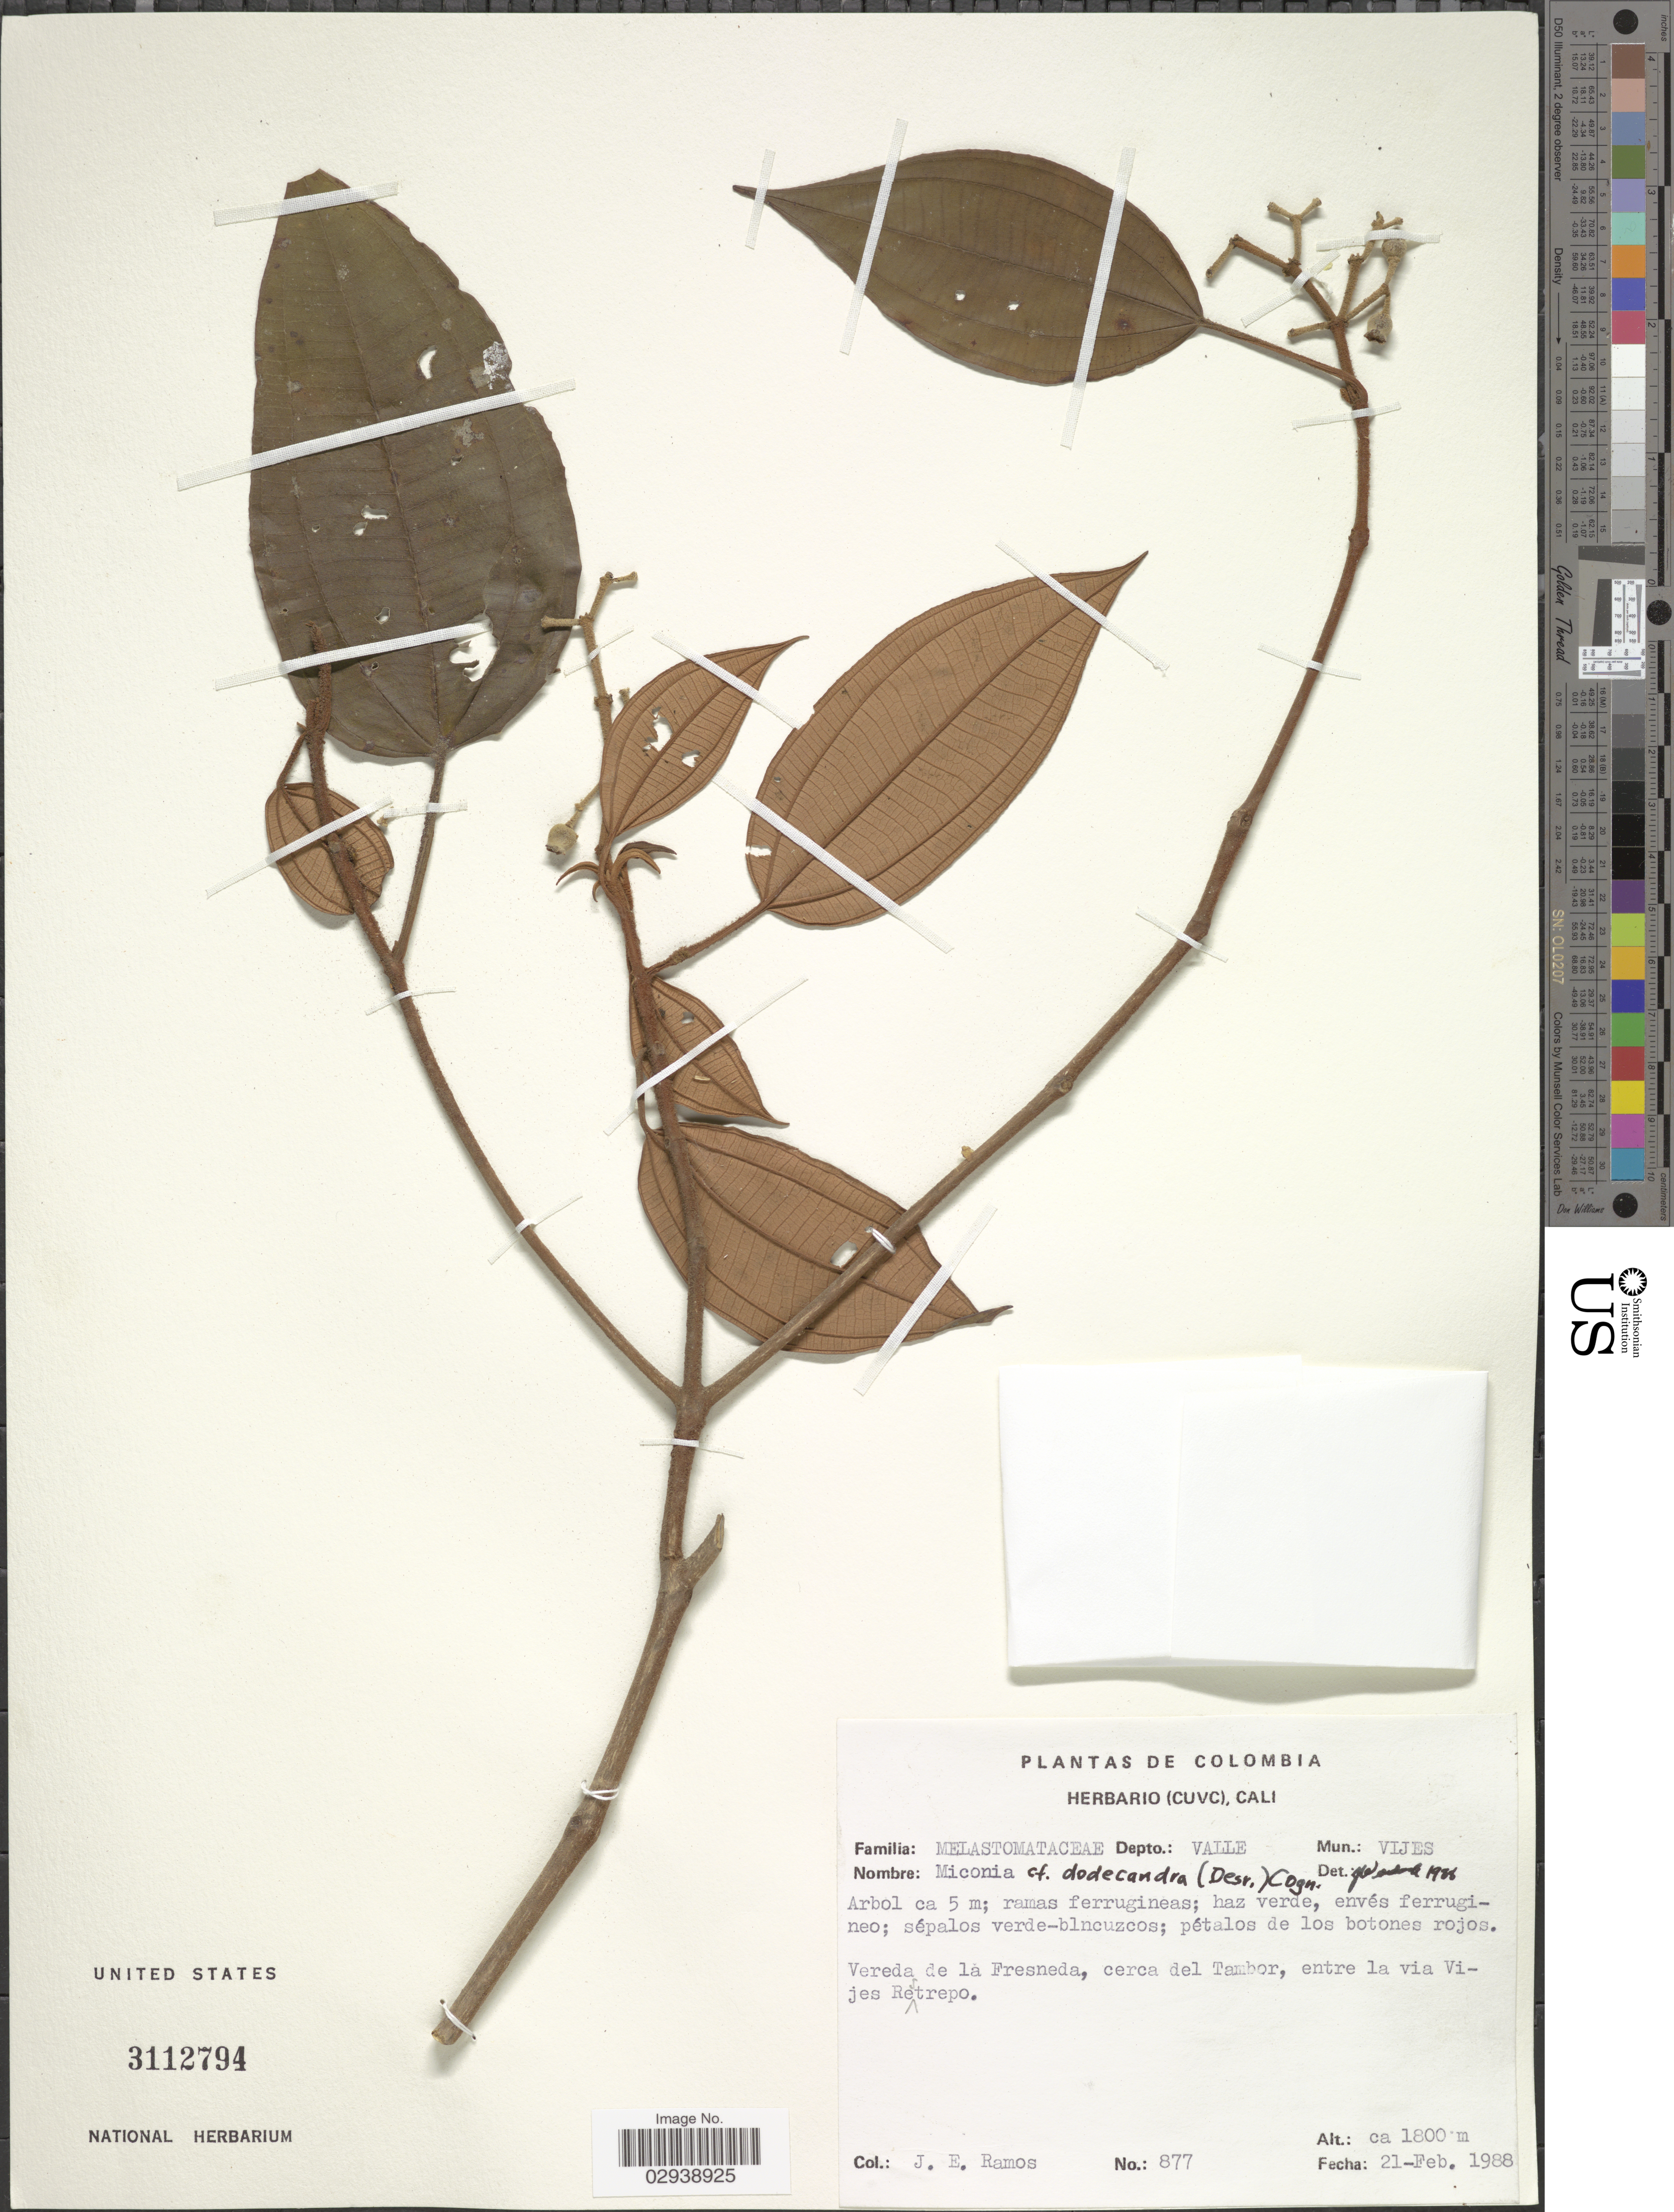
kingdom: Plantae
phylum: Tracheophyta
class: Magnoliopsida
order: Myrtales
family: Melastomataceae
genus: Miconia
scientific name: Miconia dodecandra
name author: Cogn.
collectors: J. E. Ramos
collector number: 877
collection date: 1988-02-21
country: Colombia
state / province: Valle del Cauca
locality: Depto.: Valle, Mun.: Vijes, Vereda de la Fresneda, cerca del Tambor, entre la via Vijes Restrepo.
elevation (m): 1800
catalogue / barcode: US 3112794